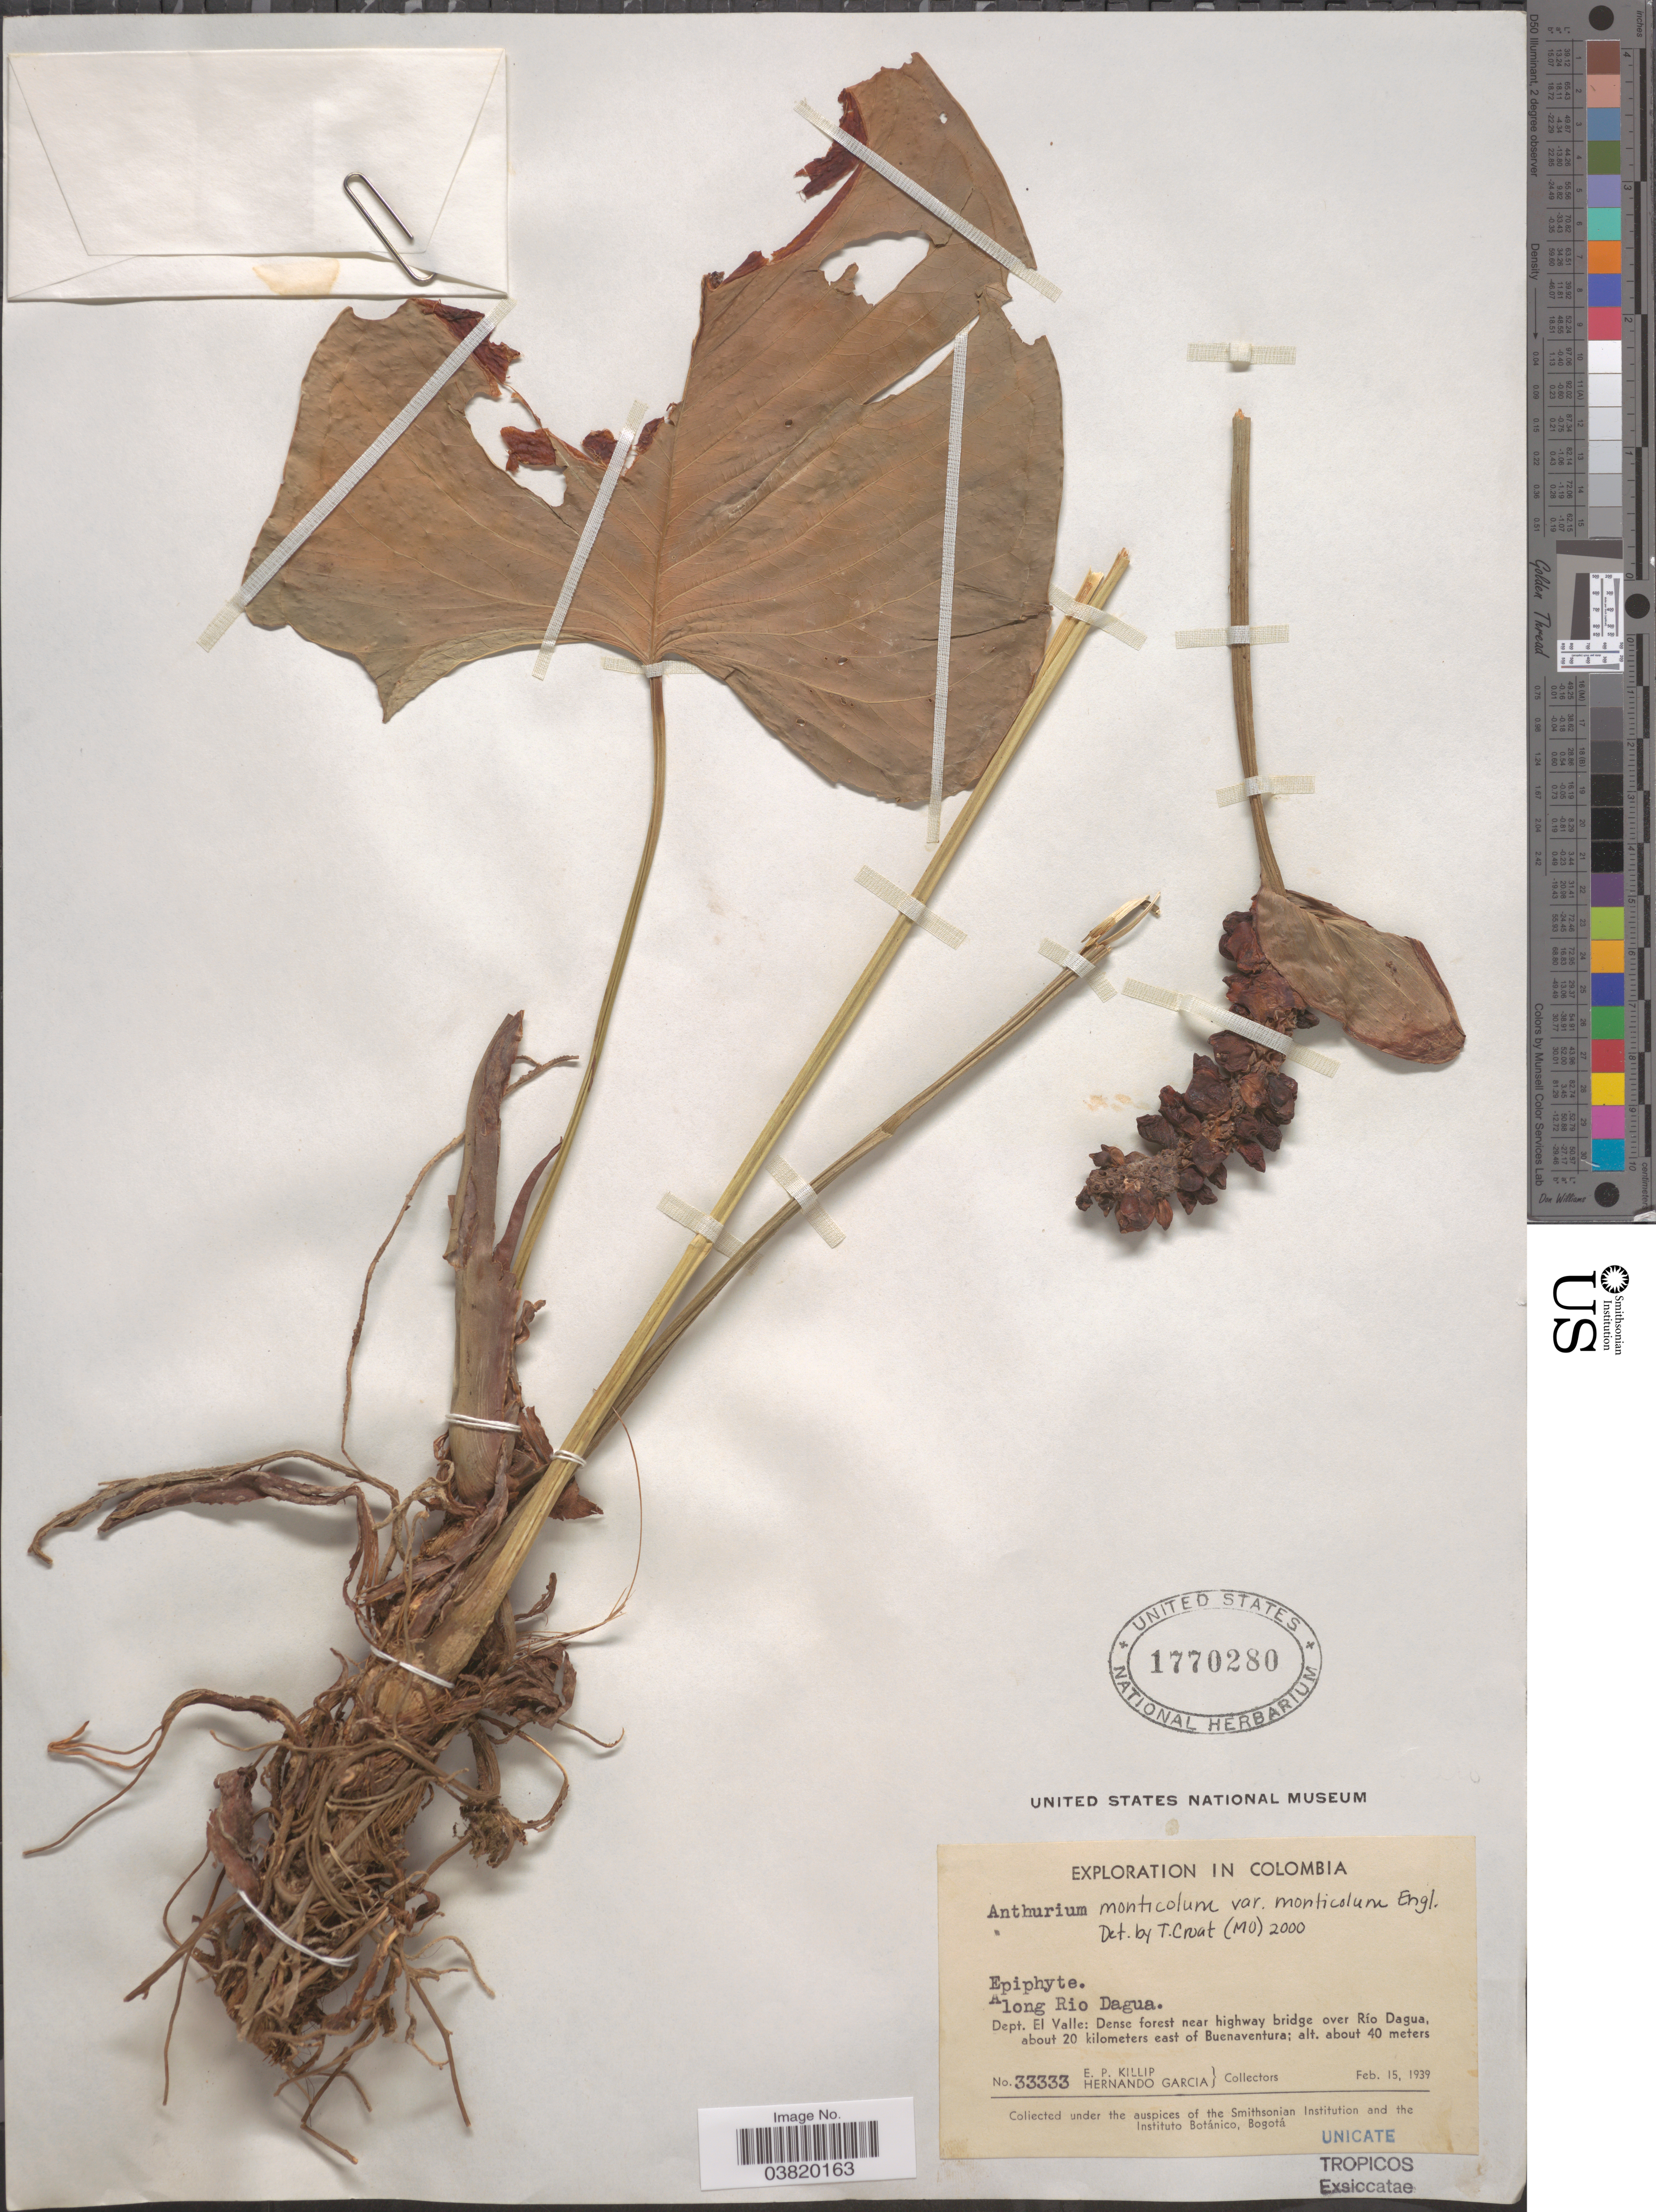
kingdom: Plantae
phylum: Tracheophyta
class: Liliopsida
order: Alismatales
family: Araceae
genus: Anthurium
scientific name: Anthurium monticola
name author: Engl.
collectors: E. P. Killip & H. Garcia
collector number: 33333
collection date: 1939-02-15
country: Colombia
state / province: Valle del Cauca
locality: Dept. El Valle: Dense forest near highway bridge over Río Dagua, about 20 kilometers east of Buenaventura.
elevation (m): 40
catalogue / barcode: US 1770280